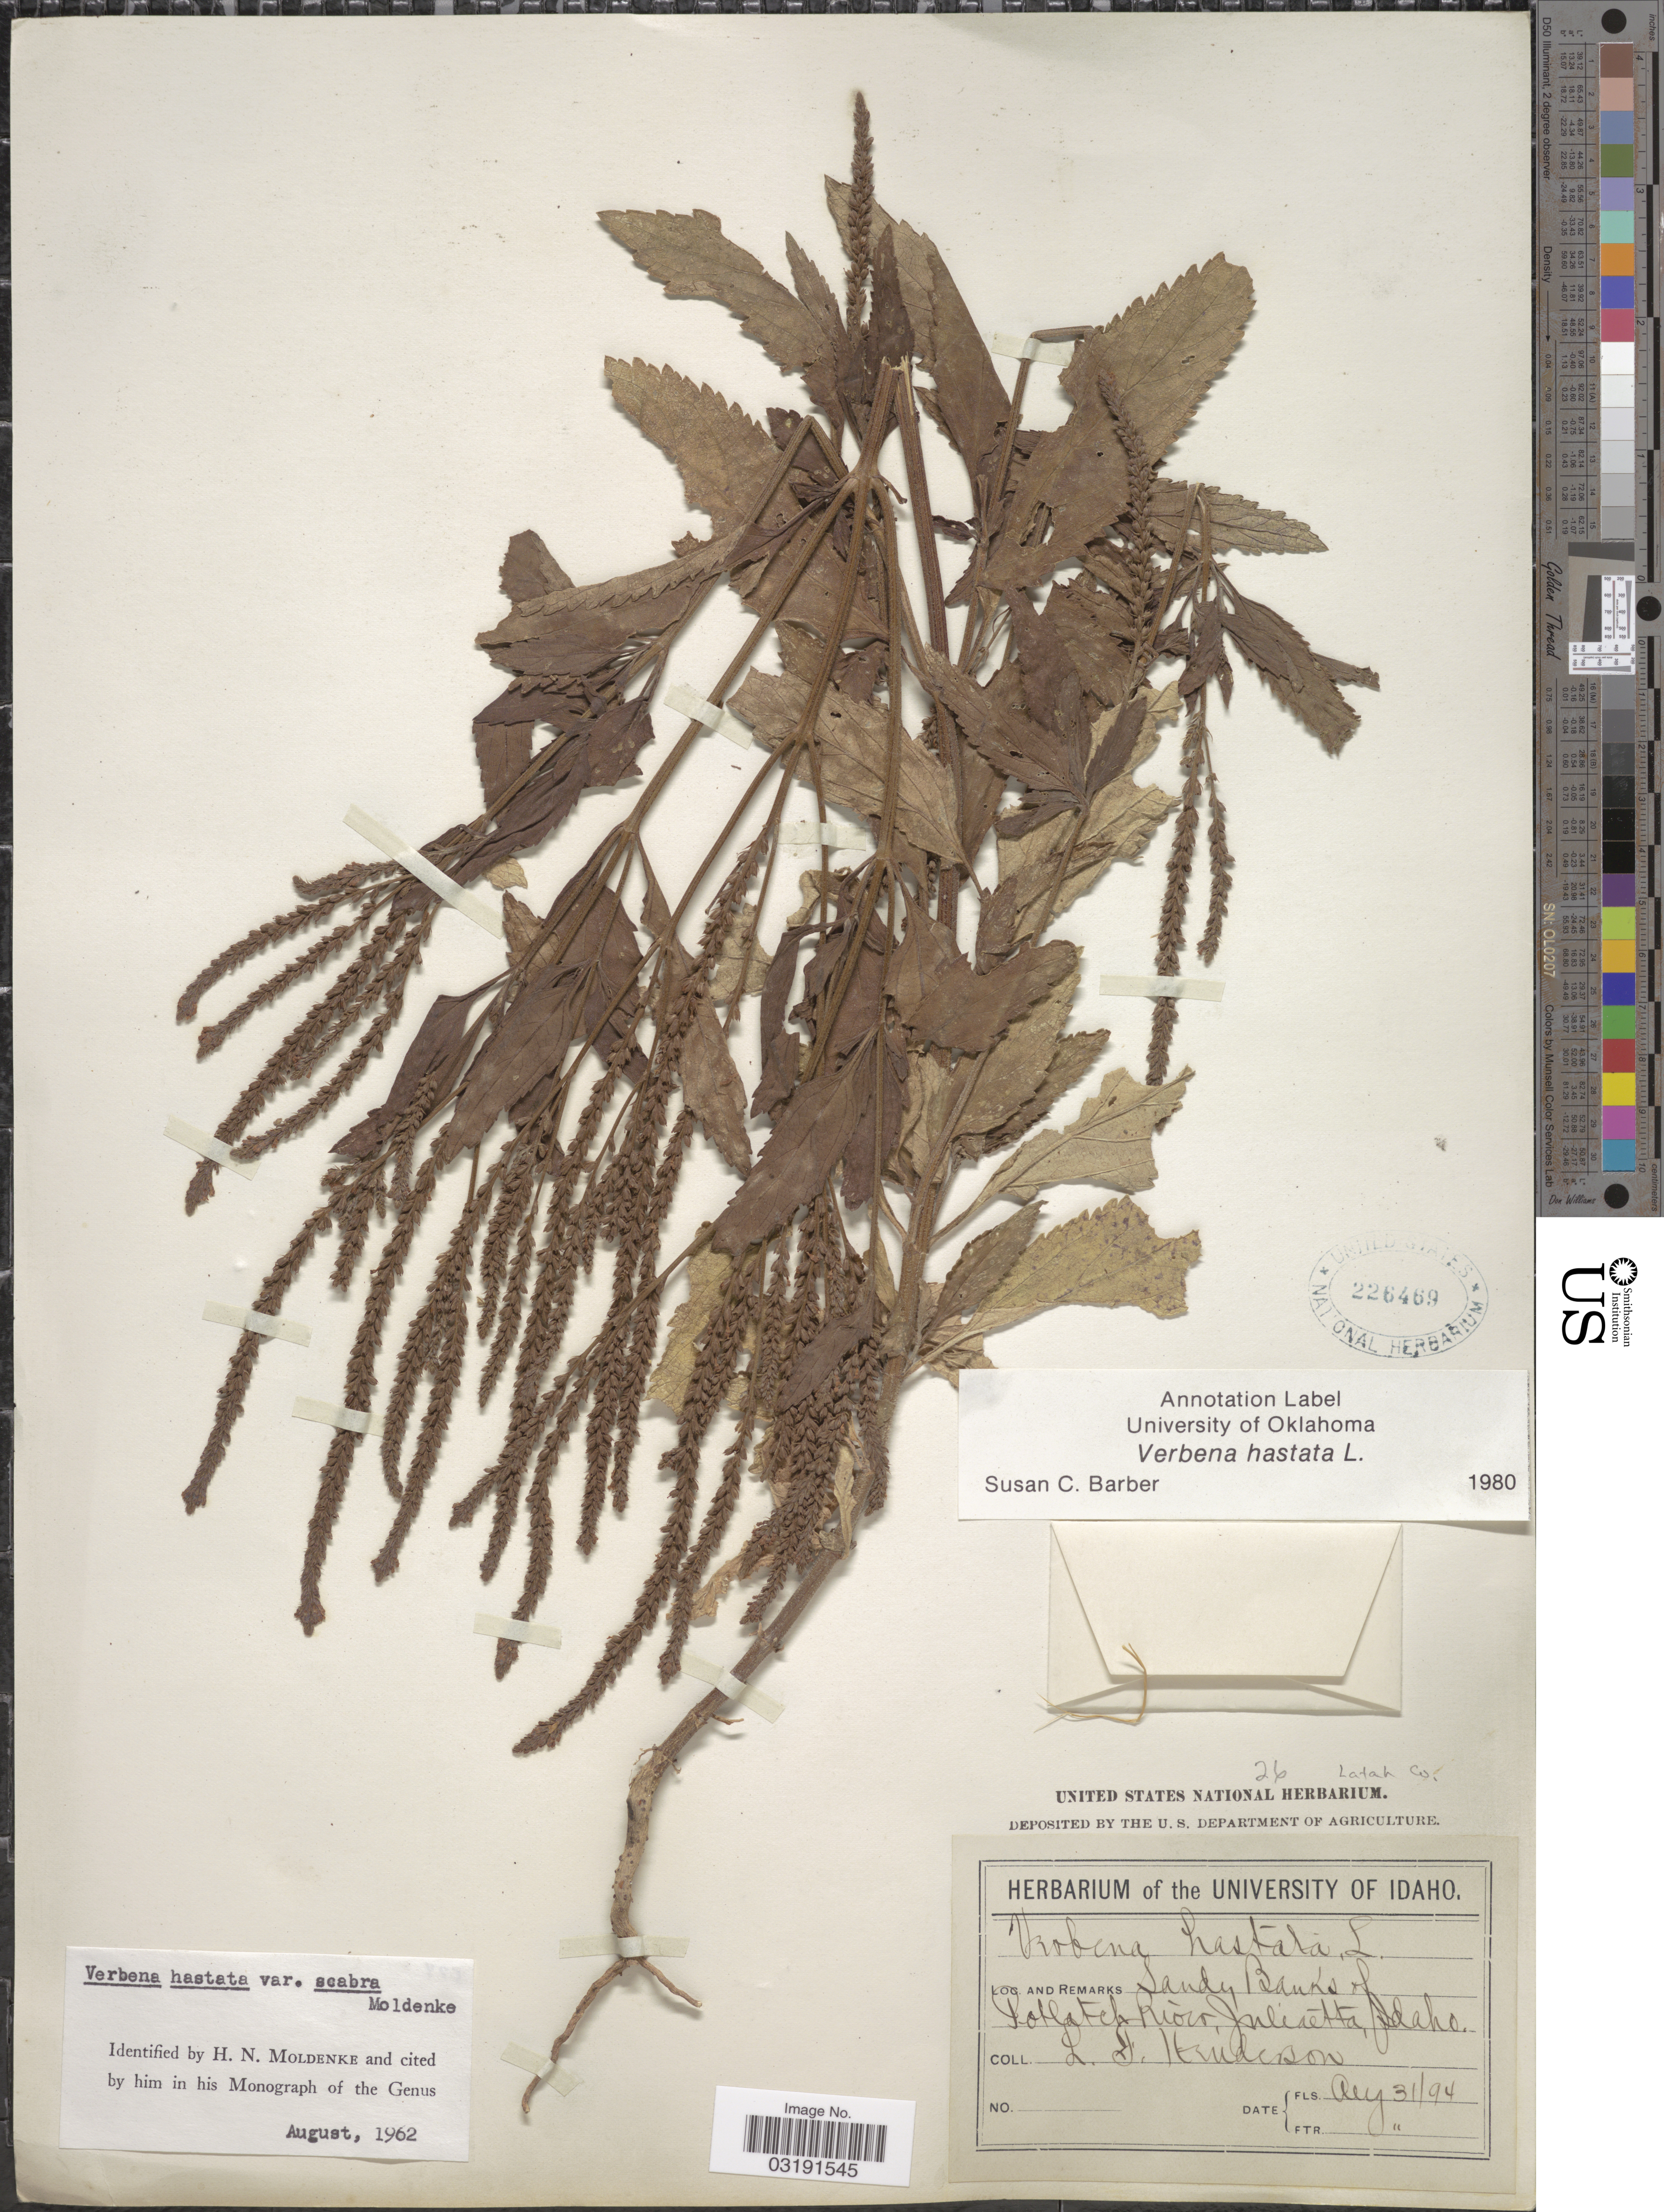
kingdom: Plantae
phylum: Tracheophyta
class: Magnoliopsida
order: Lamiales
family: Verbenaceae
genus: Verbena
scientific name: Verbena hastata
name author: L.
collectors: L. Henderson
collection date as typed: Transcribed d/m/y: 31/8/94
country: United States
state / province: Idaho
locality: Potlatch River, Juliaetta, Latah Co.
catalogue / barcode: US 226469